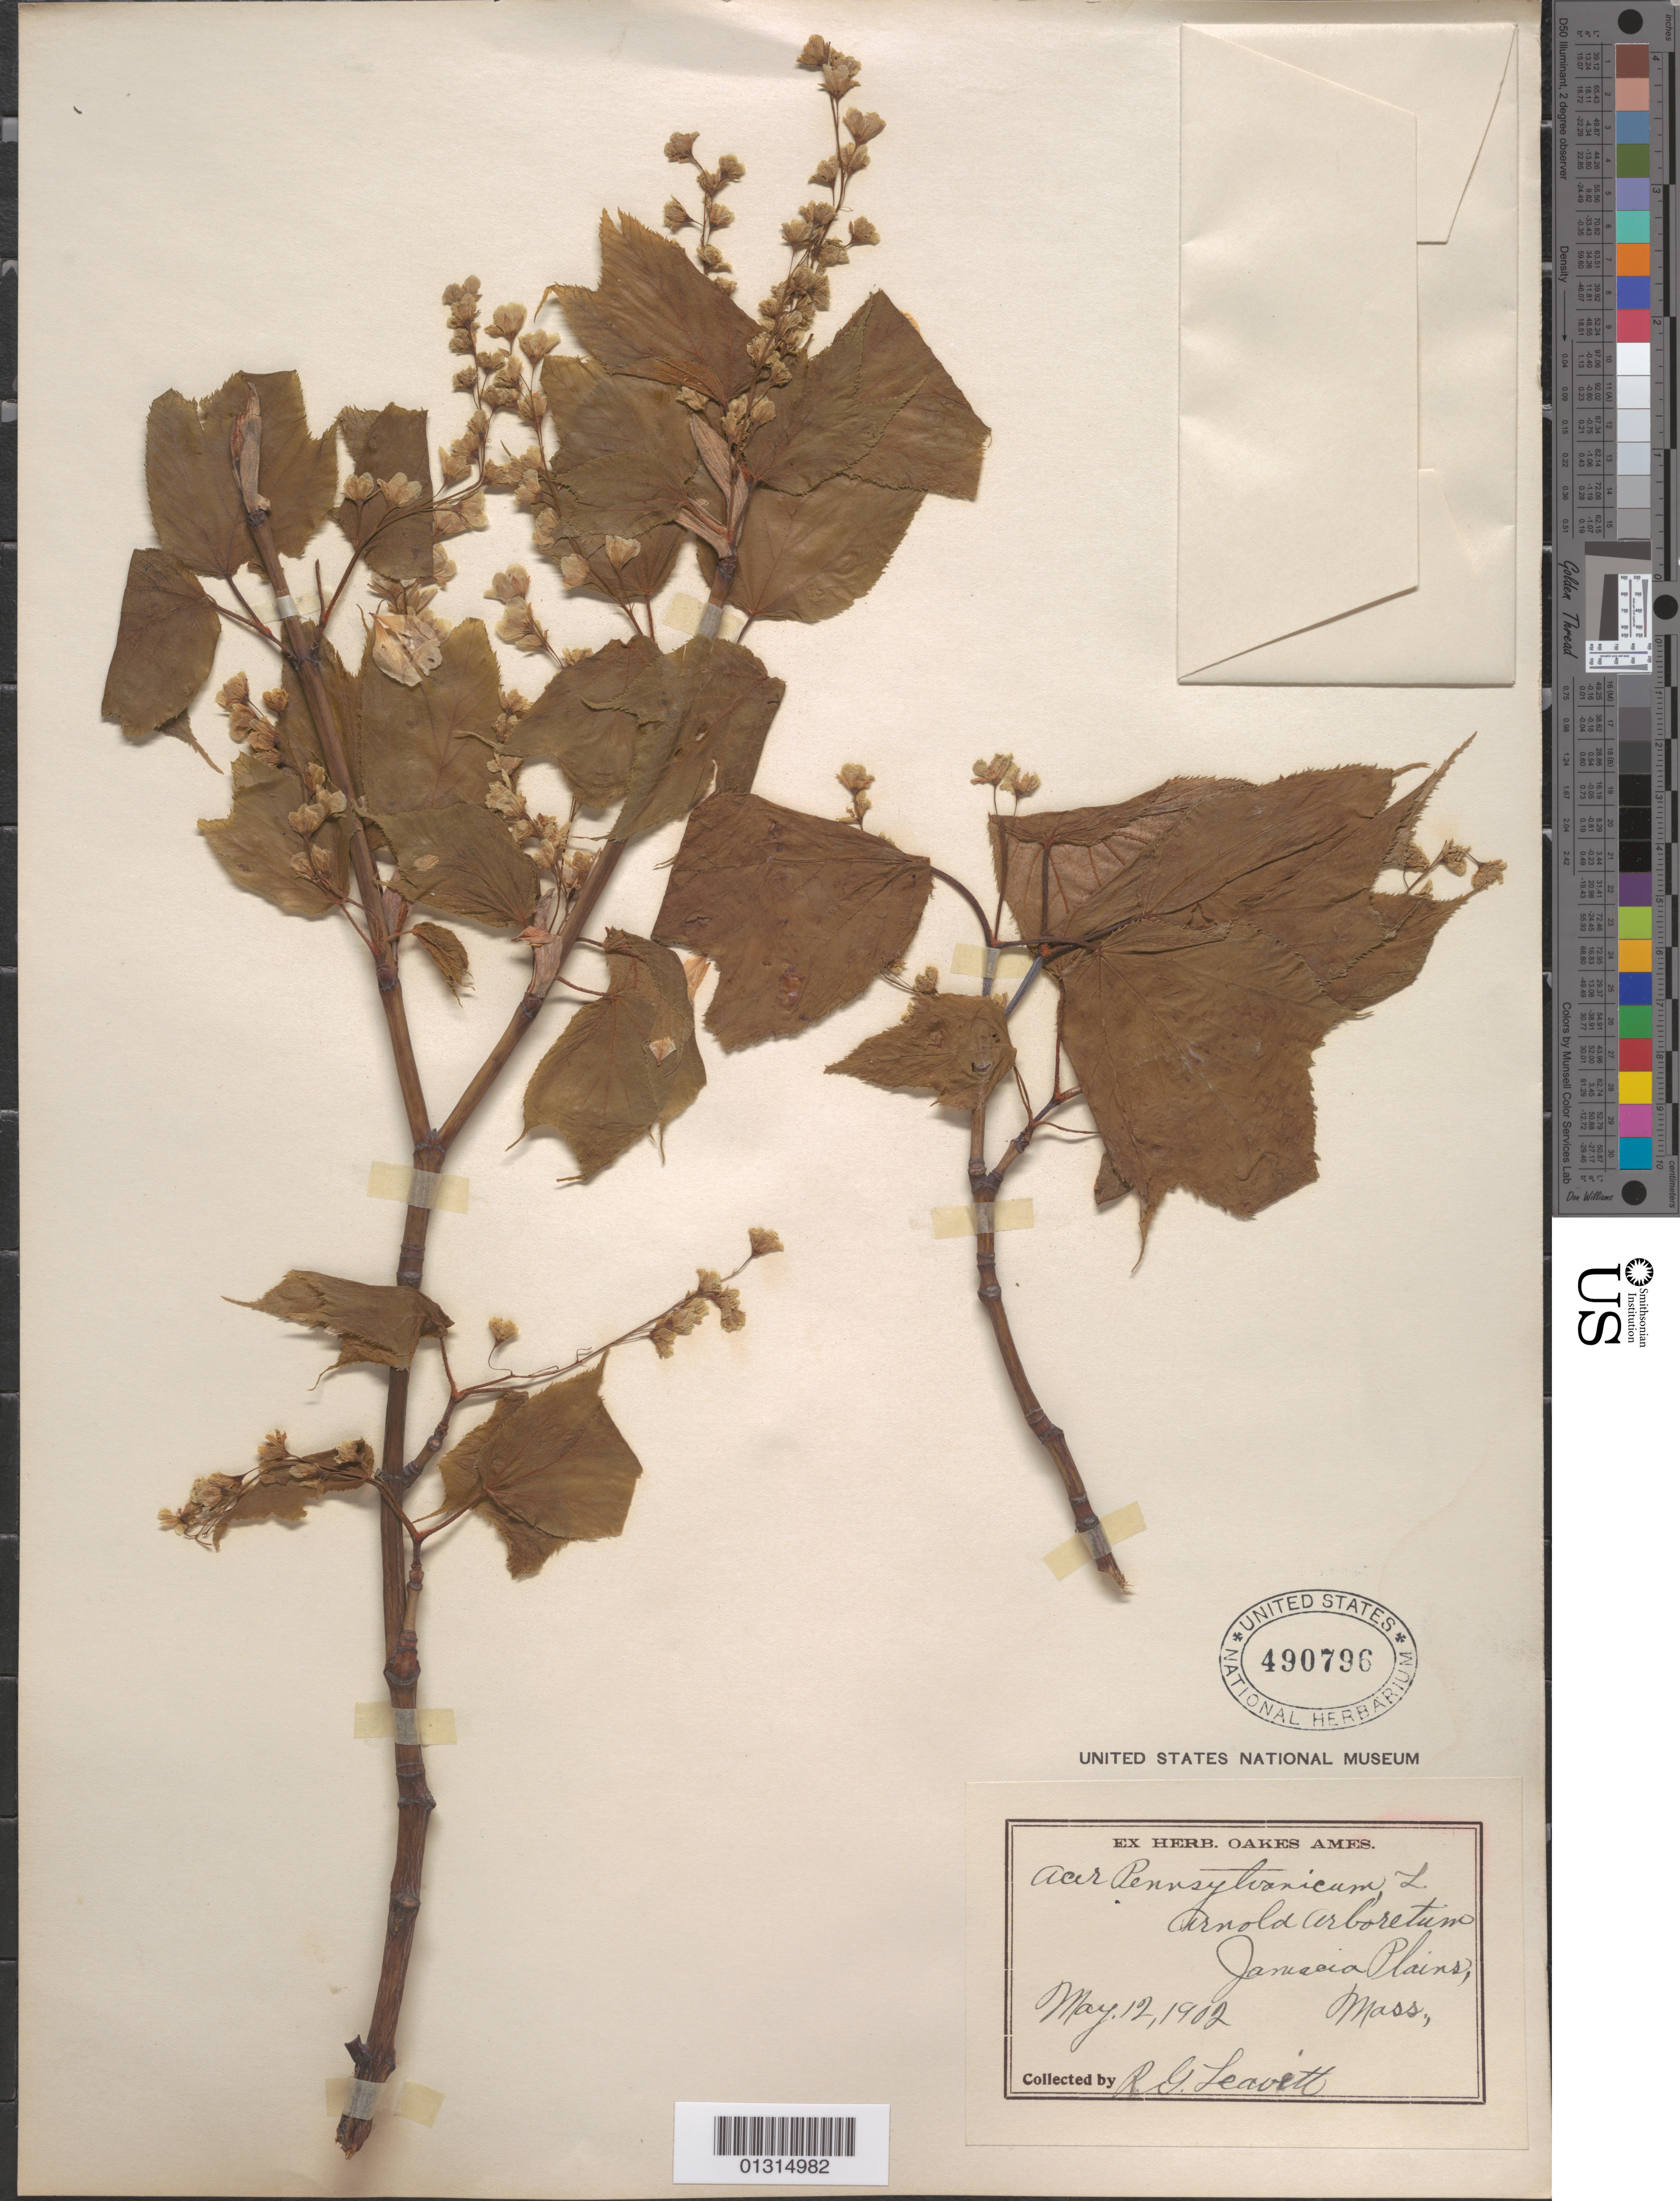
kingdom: Plantae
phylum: Tracheophyta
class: Magnoliopsida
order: Sapindales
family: Sapindaceae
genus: Acer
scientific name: Acer pensylvanicum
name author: L.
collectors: R. G. Leavitt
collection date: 1902-05-12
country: United States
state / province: Massachusetts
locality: Jamaica Plains, Arnold Arboretum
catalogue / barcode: US 490796